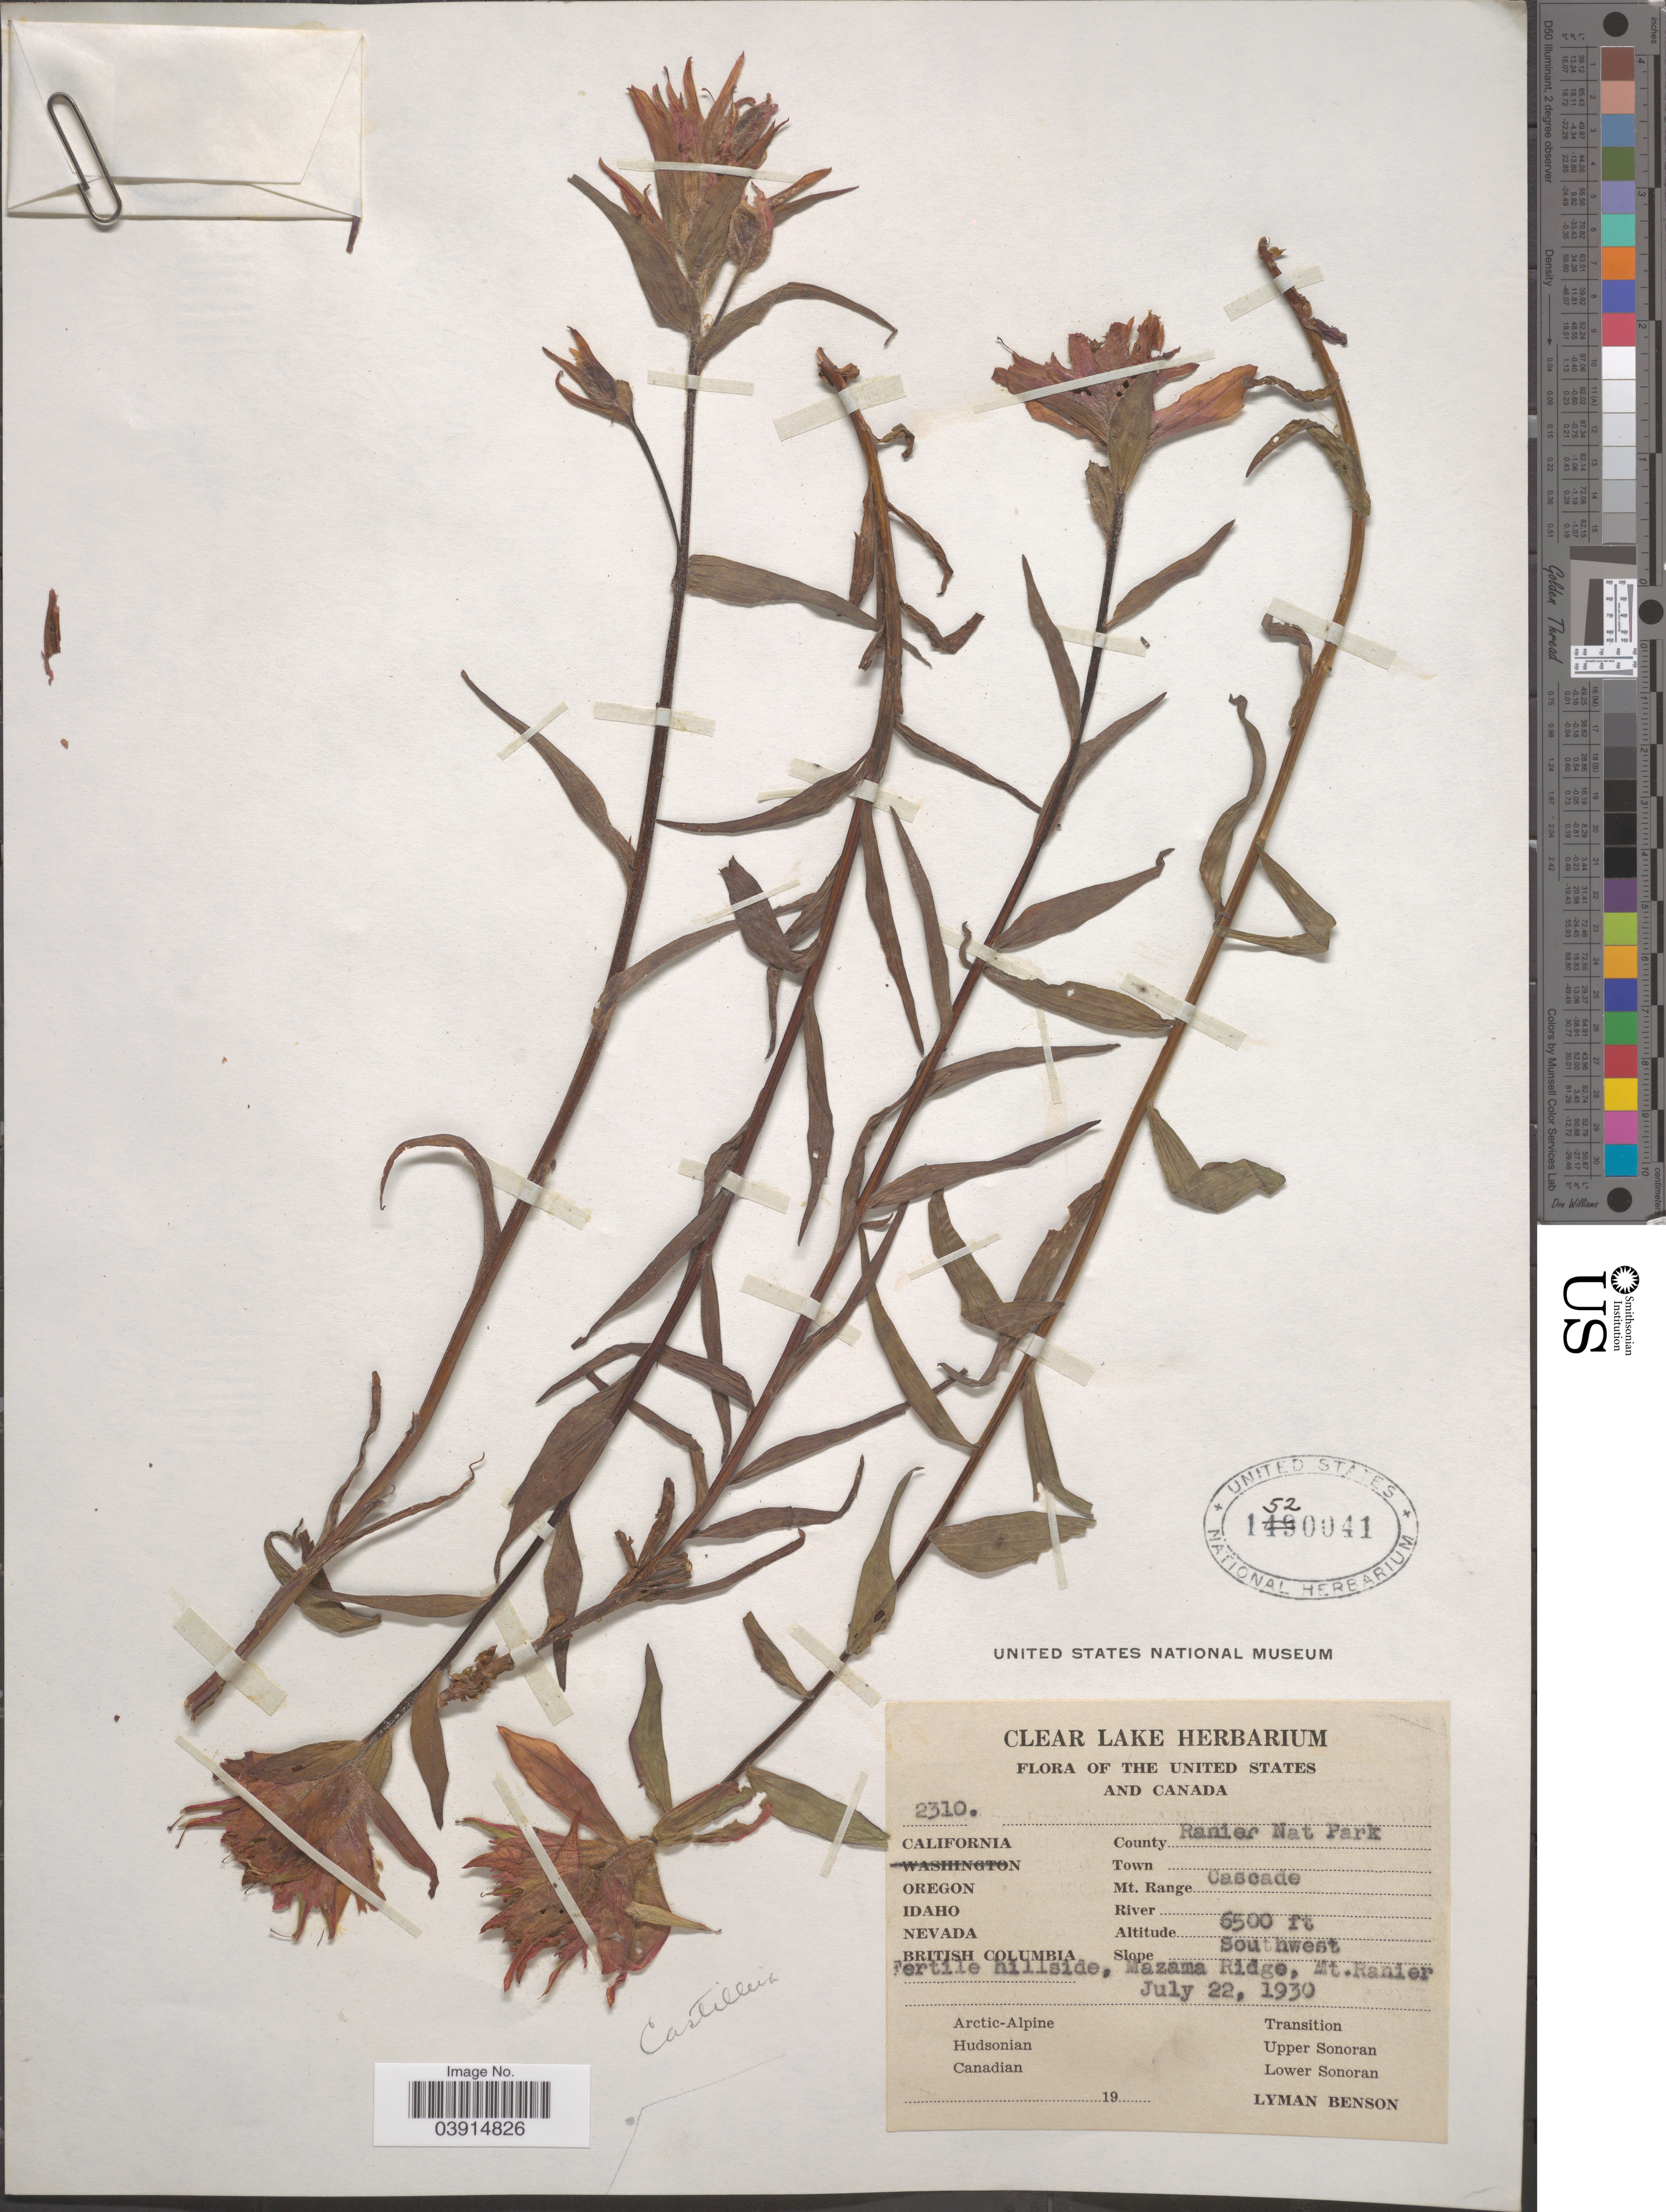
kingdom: Plantae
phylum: Tracheophyta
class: Magnoliopsida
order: Lamiales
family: Orobanchaceae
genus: Castilleja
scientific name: Castilleja sp.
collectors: L. D. Benson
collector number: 2310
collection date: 1930-07-22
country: United States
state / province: Washington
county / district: Lewis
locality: Ranier Nat Park. Mt. Range Cascade. Slope Southwest. Fertile hillside, Mazama Ridge, Mt. Ranier.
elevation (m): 1981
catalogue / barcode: US 1520041